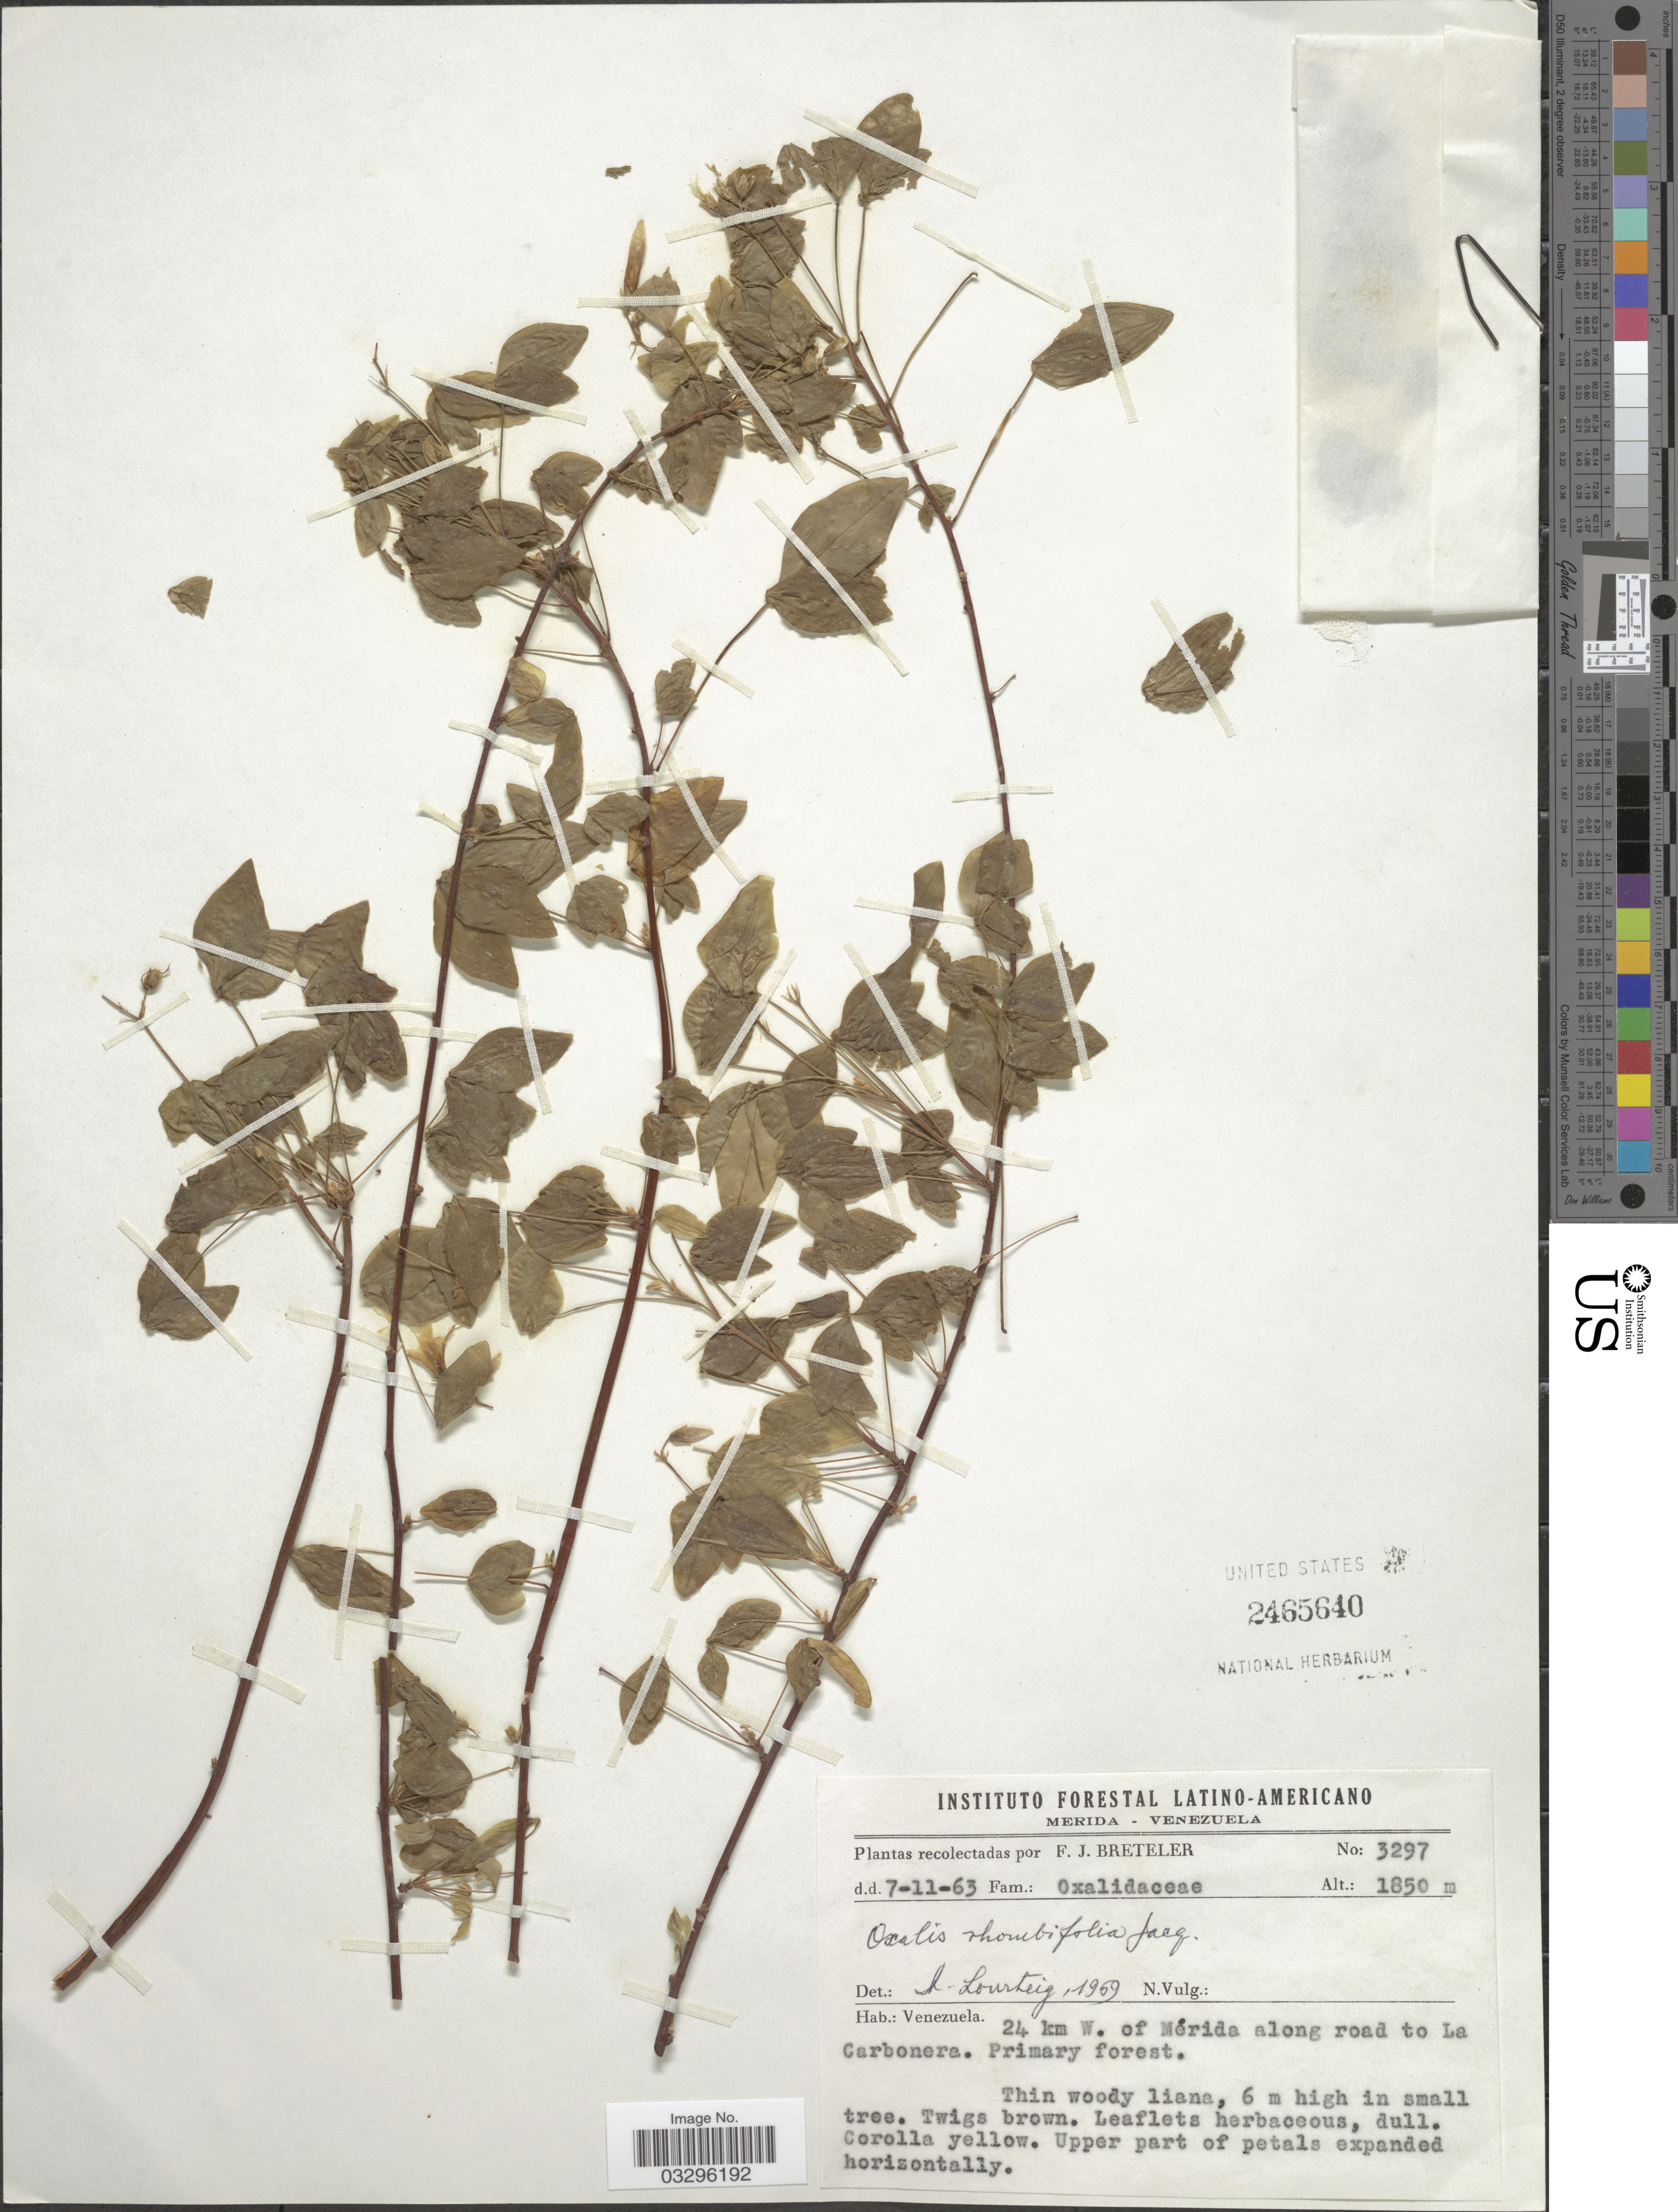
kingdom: Plantae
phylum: Tracheophyta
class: Magnoliopsida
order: Oxalidales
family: Oxalidaceae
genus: Oxalis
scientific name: Oxalis rhombifolia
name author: Jacq.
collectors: F. J. Breteler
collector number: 3297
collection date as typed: Transcribed d/m/y: 7/11/63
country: Venezuela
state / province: Mérida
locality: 24 km W. of Mérida along road to La Carbonera.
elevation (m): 1850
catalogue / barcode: US 2465640